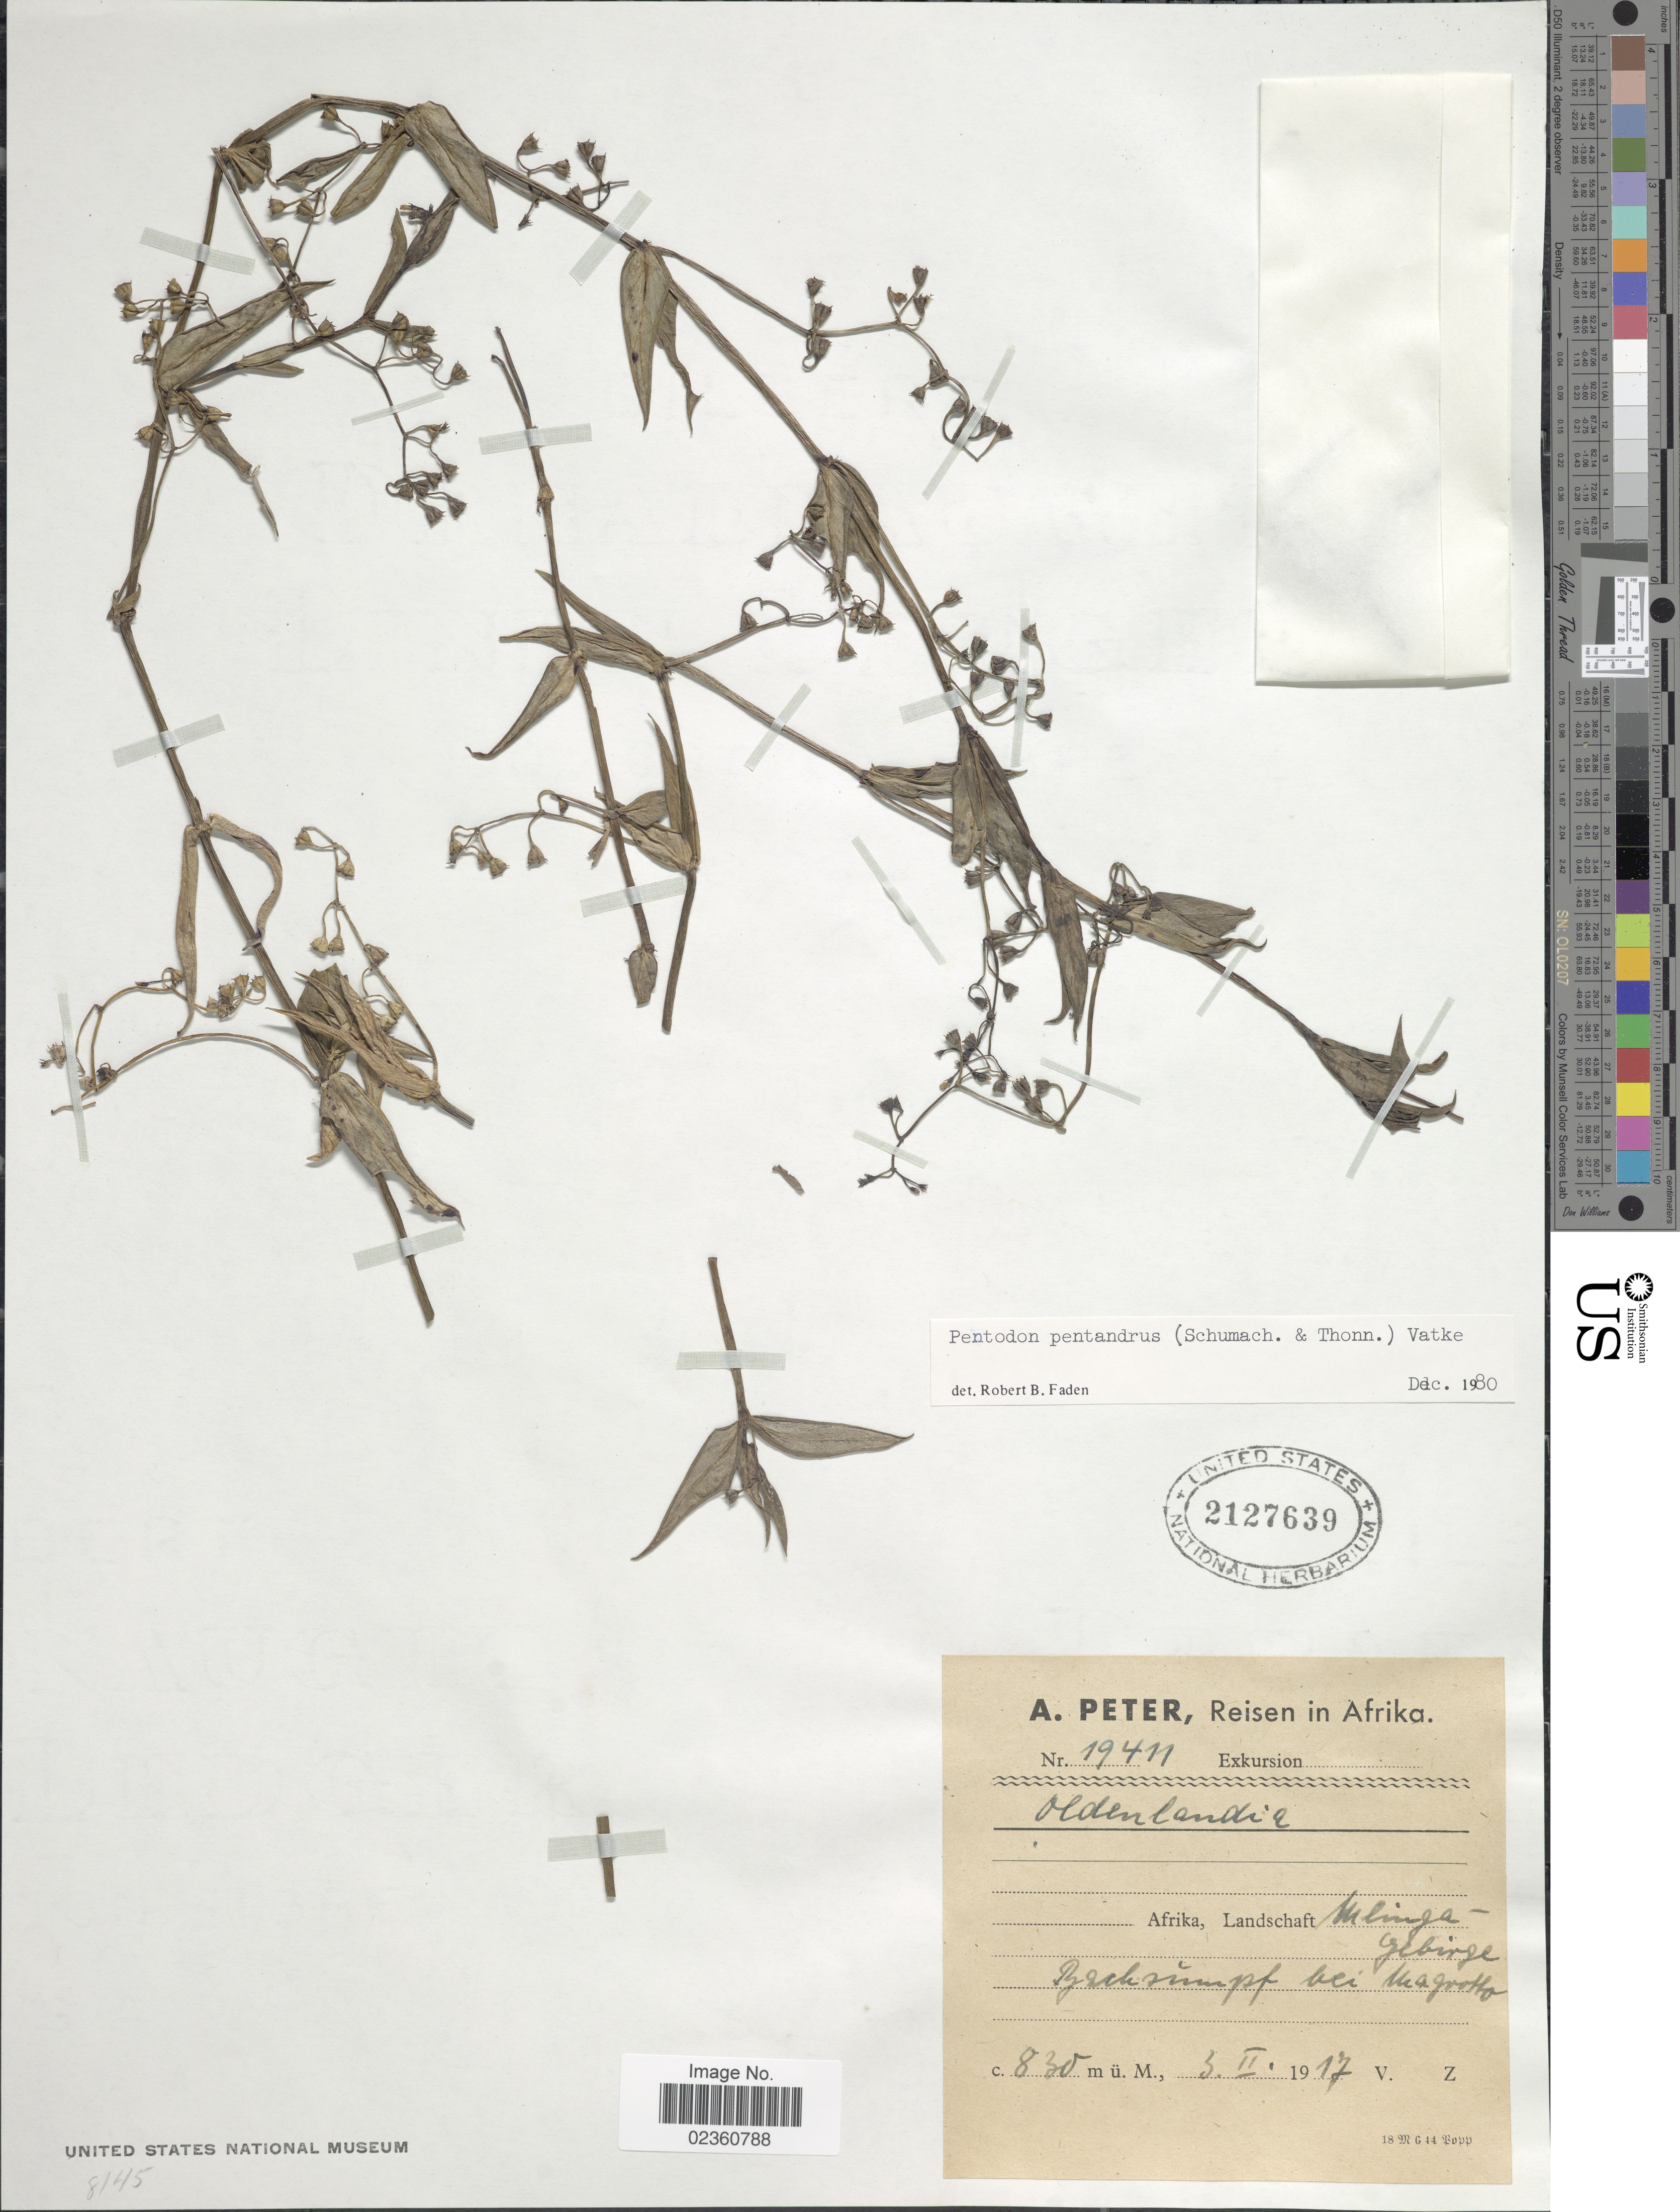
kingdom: Plantae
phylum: Tracheophyta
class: Magnoliopsida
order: Gentianales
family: Rubiaceae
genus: Pentodon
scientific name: Pentodon pentandrus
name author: (Schumach. & Thonn.) Vatke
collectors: A. Peter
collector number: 19411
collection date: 1917-02-03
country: Tanzania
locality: Afrika, Landschaft Mlinga - gebirge [illegible text]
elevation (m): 830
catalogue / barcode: US 2127639